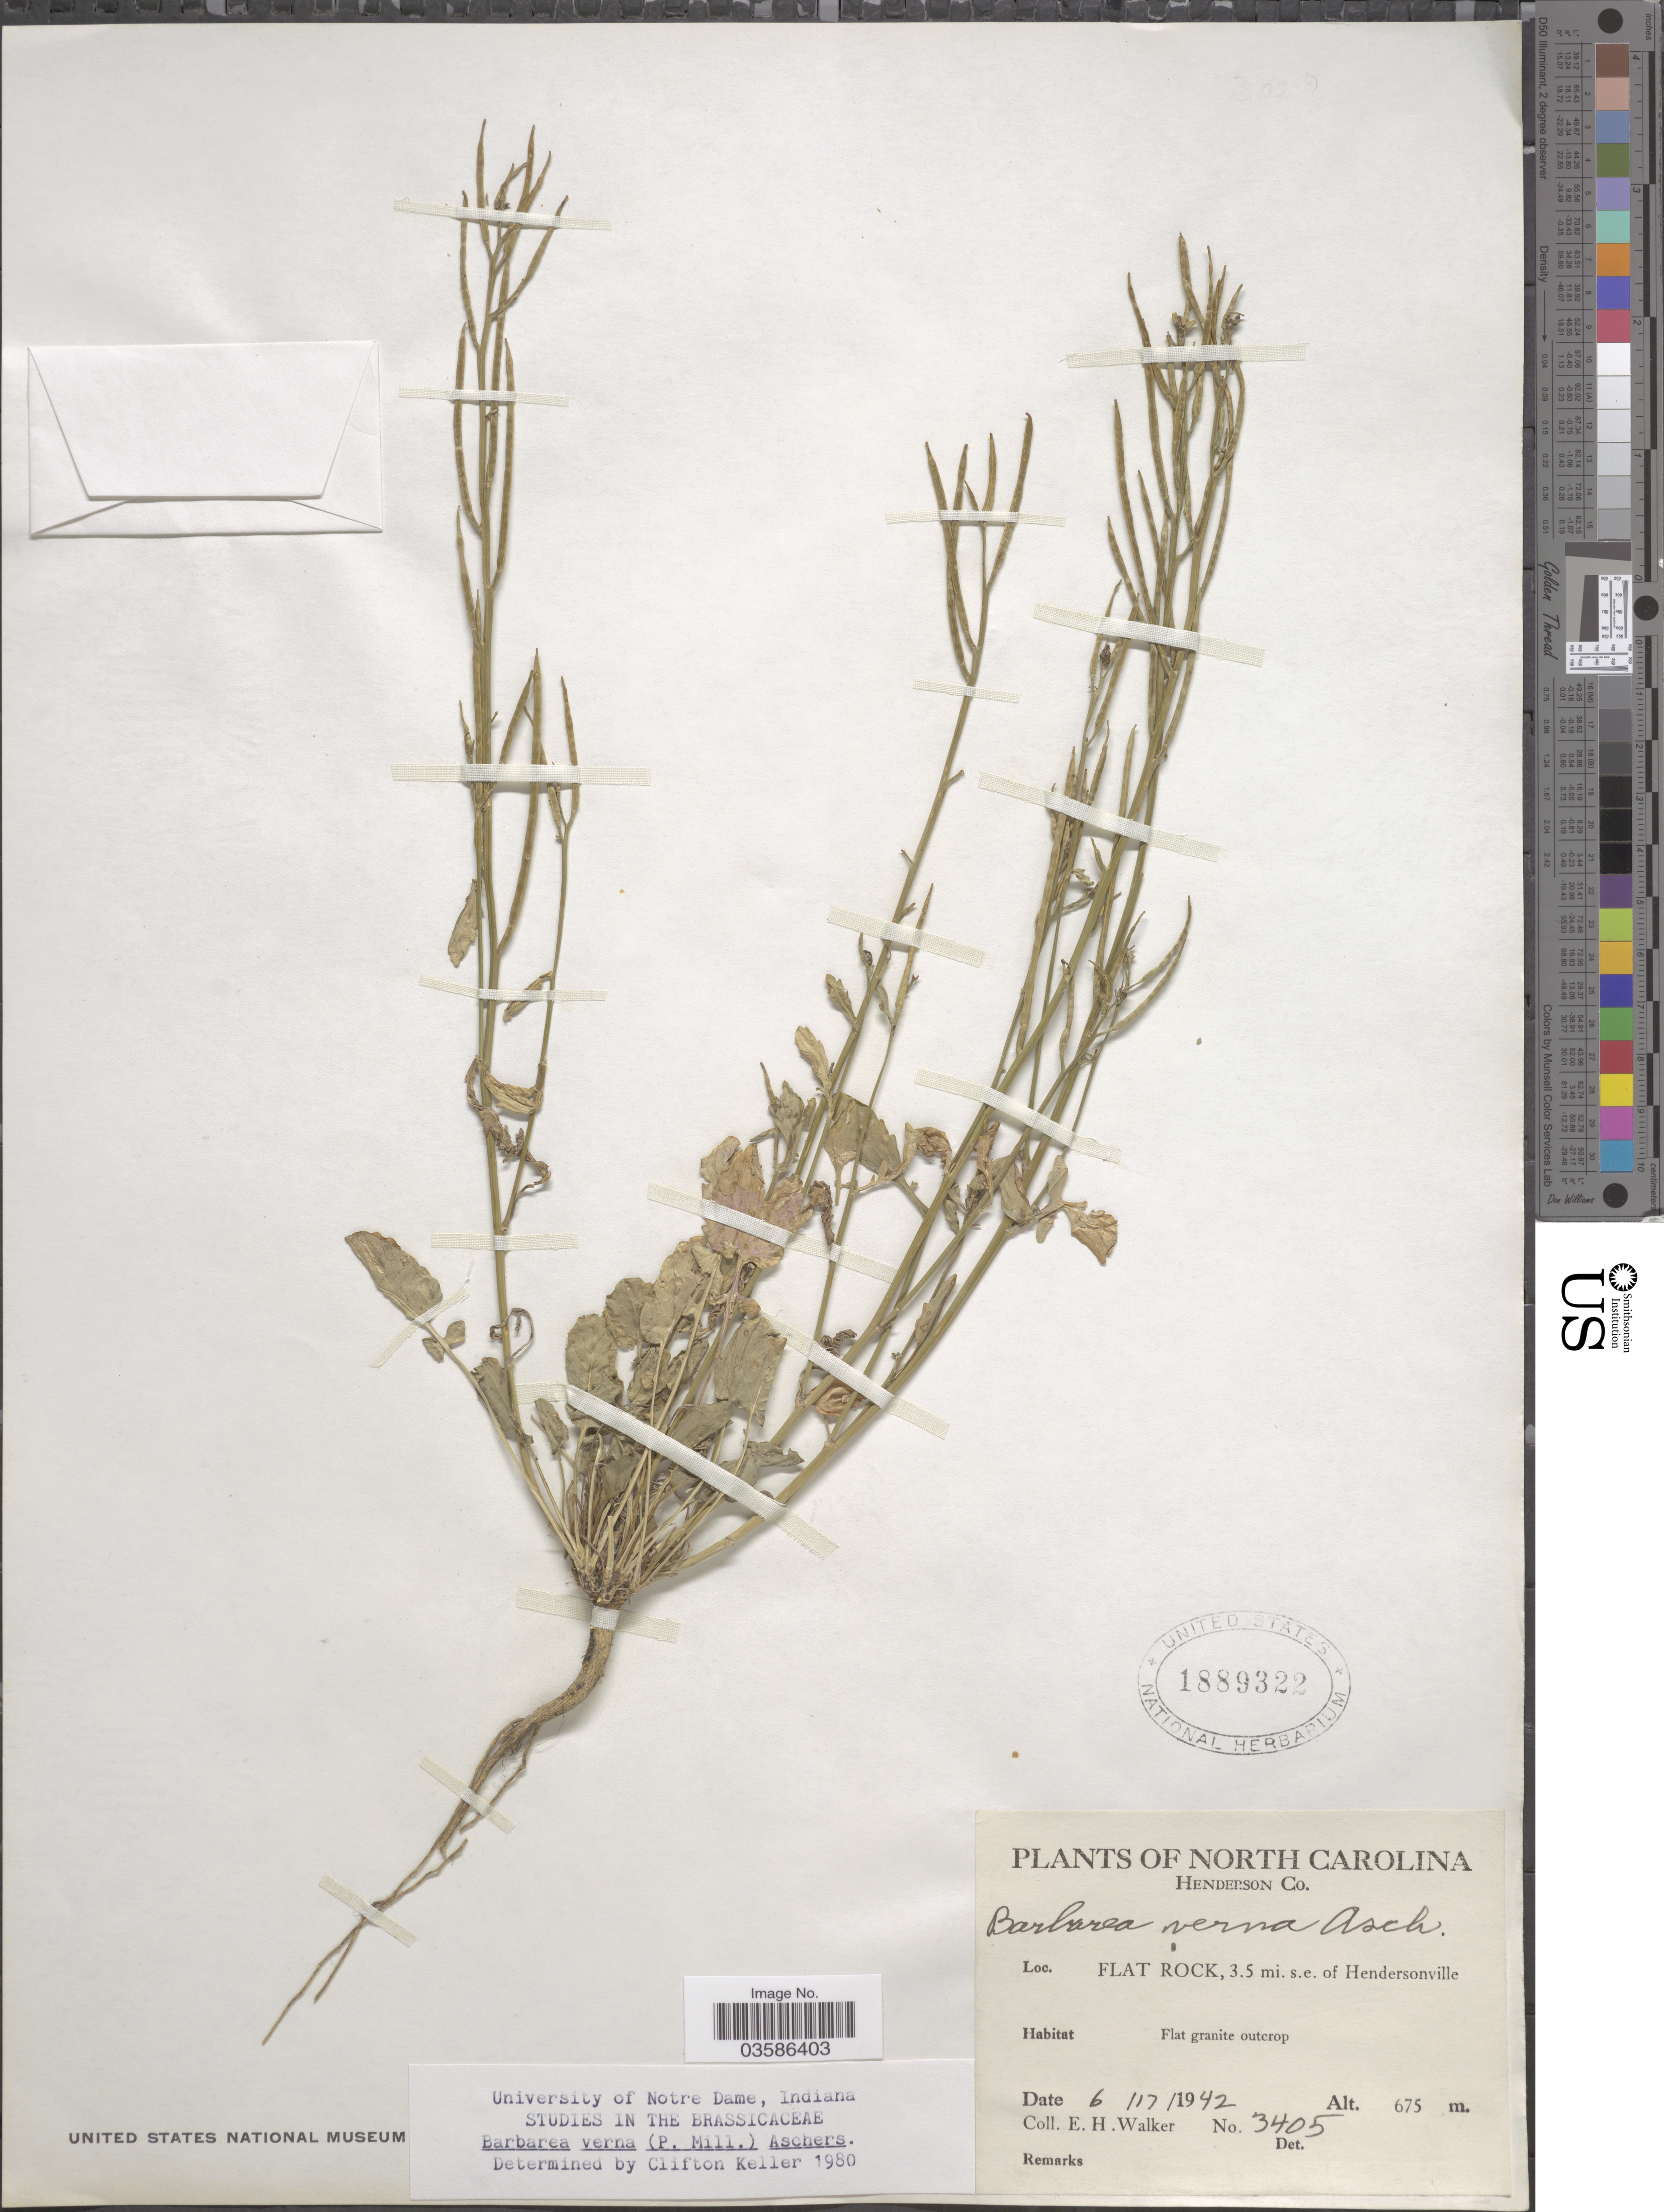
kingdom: Plantae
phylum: Tracheophyta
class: Magnoliopsida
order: Brassicales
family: Brassicaceae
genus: Barbarea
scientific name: Barbarea verna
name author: (Mill.) Asch.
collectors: E. H. Walker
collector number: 3405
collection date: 1942-06-17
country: United States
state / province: North Carolina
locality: Henderson Co. Flat Rock, 3.5 mi. s.e. of Hendersonville.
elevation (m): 675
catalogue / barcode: US 1889322